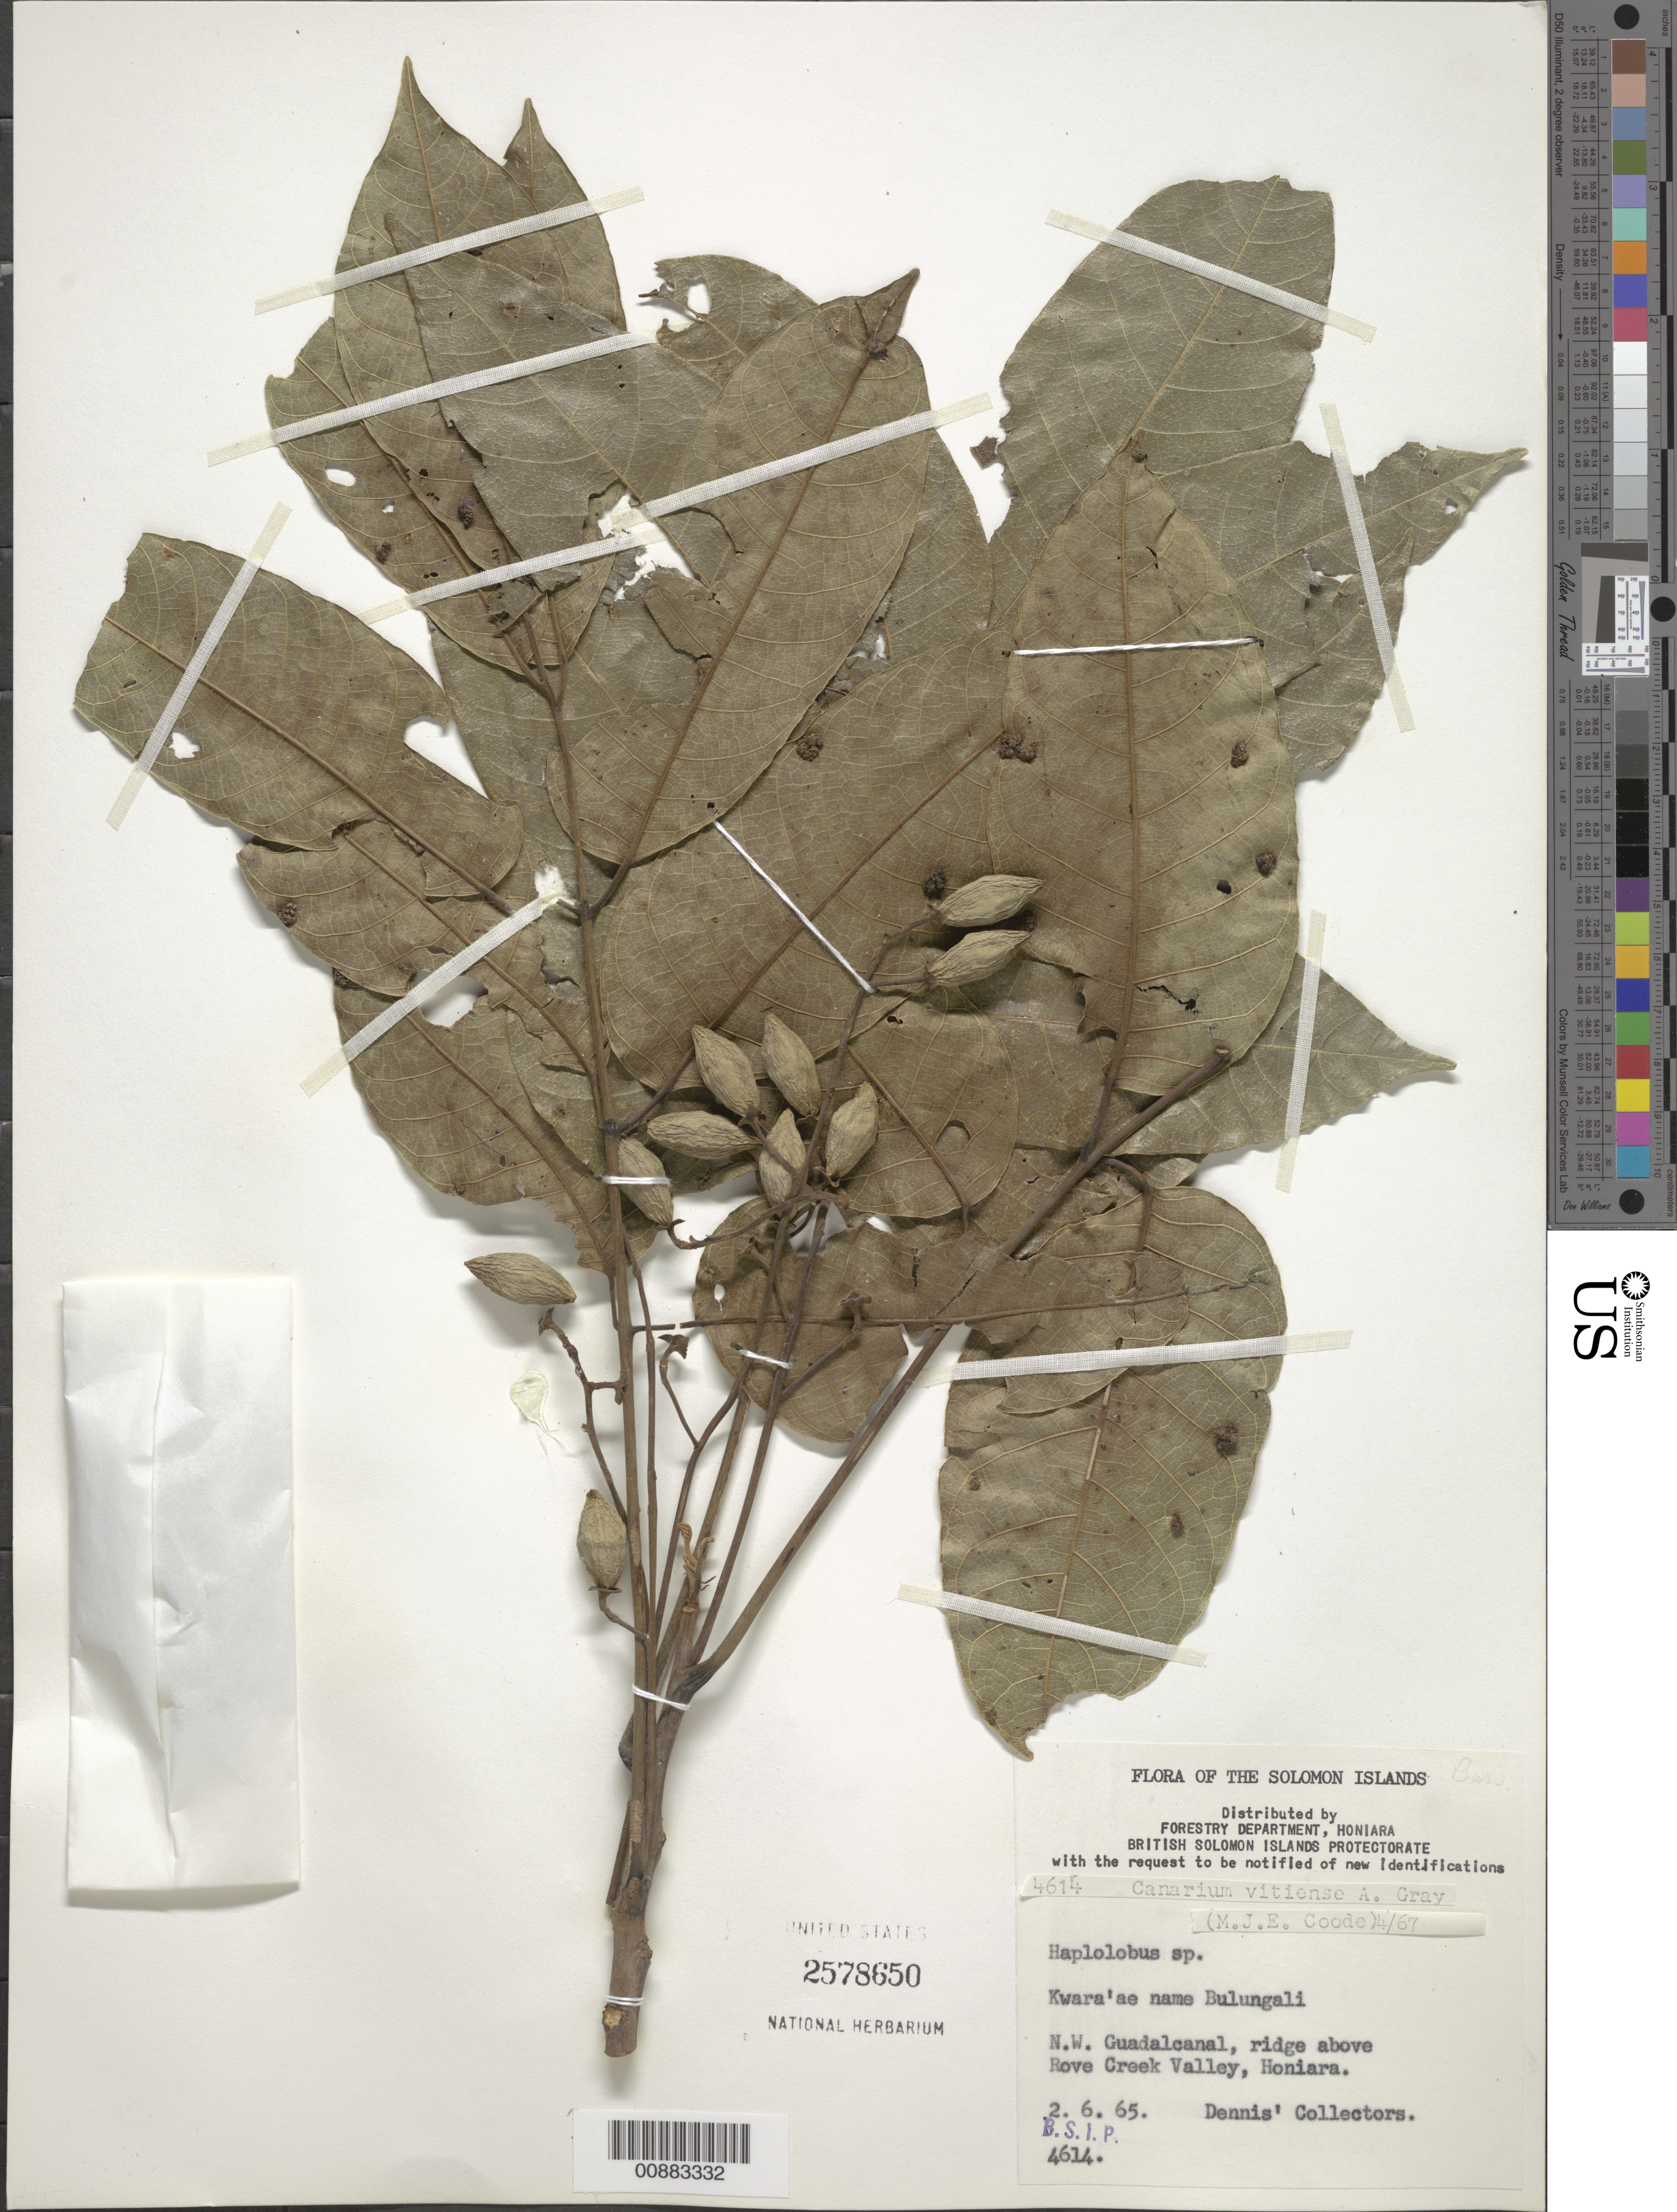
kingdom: Plantae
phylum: Tracheophyta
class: Magnoliopsida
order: Sapindales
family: Burseraceae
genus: Canarium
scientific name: Canarium vitiense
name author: A. Gray in Wilkes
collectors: G. Dennis & Dennis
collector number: BSIP 4614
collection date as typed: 06 Feb 1965 or 02 Jun 1965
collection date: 1965-02-06 or 1965-06-02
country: Solomon Islands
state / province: Guadalcanal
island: Guadalcanal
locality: N.W. Guadalcanal, ridge above Rove Creek Valley, Honiara.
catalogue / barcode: US 2578650